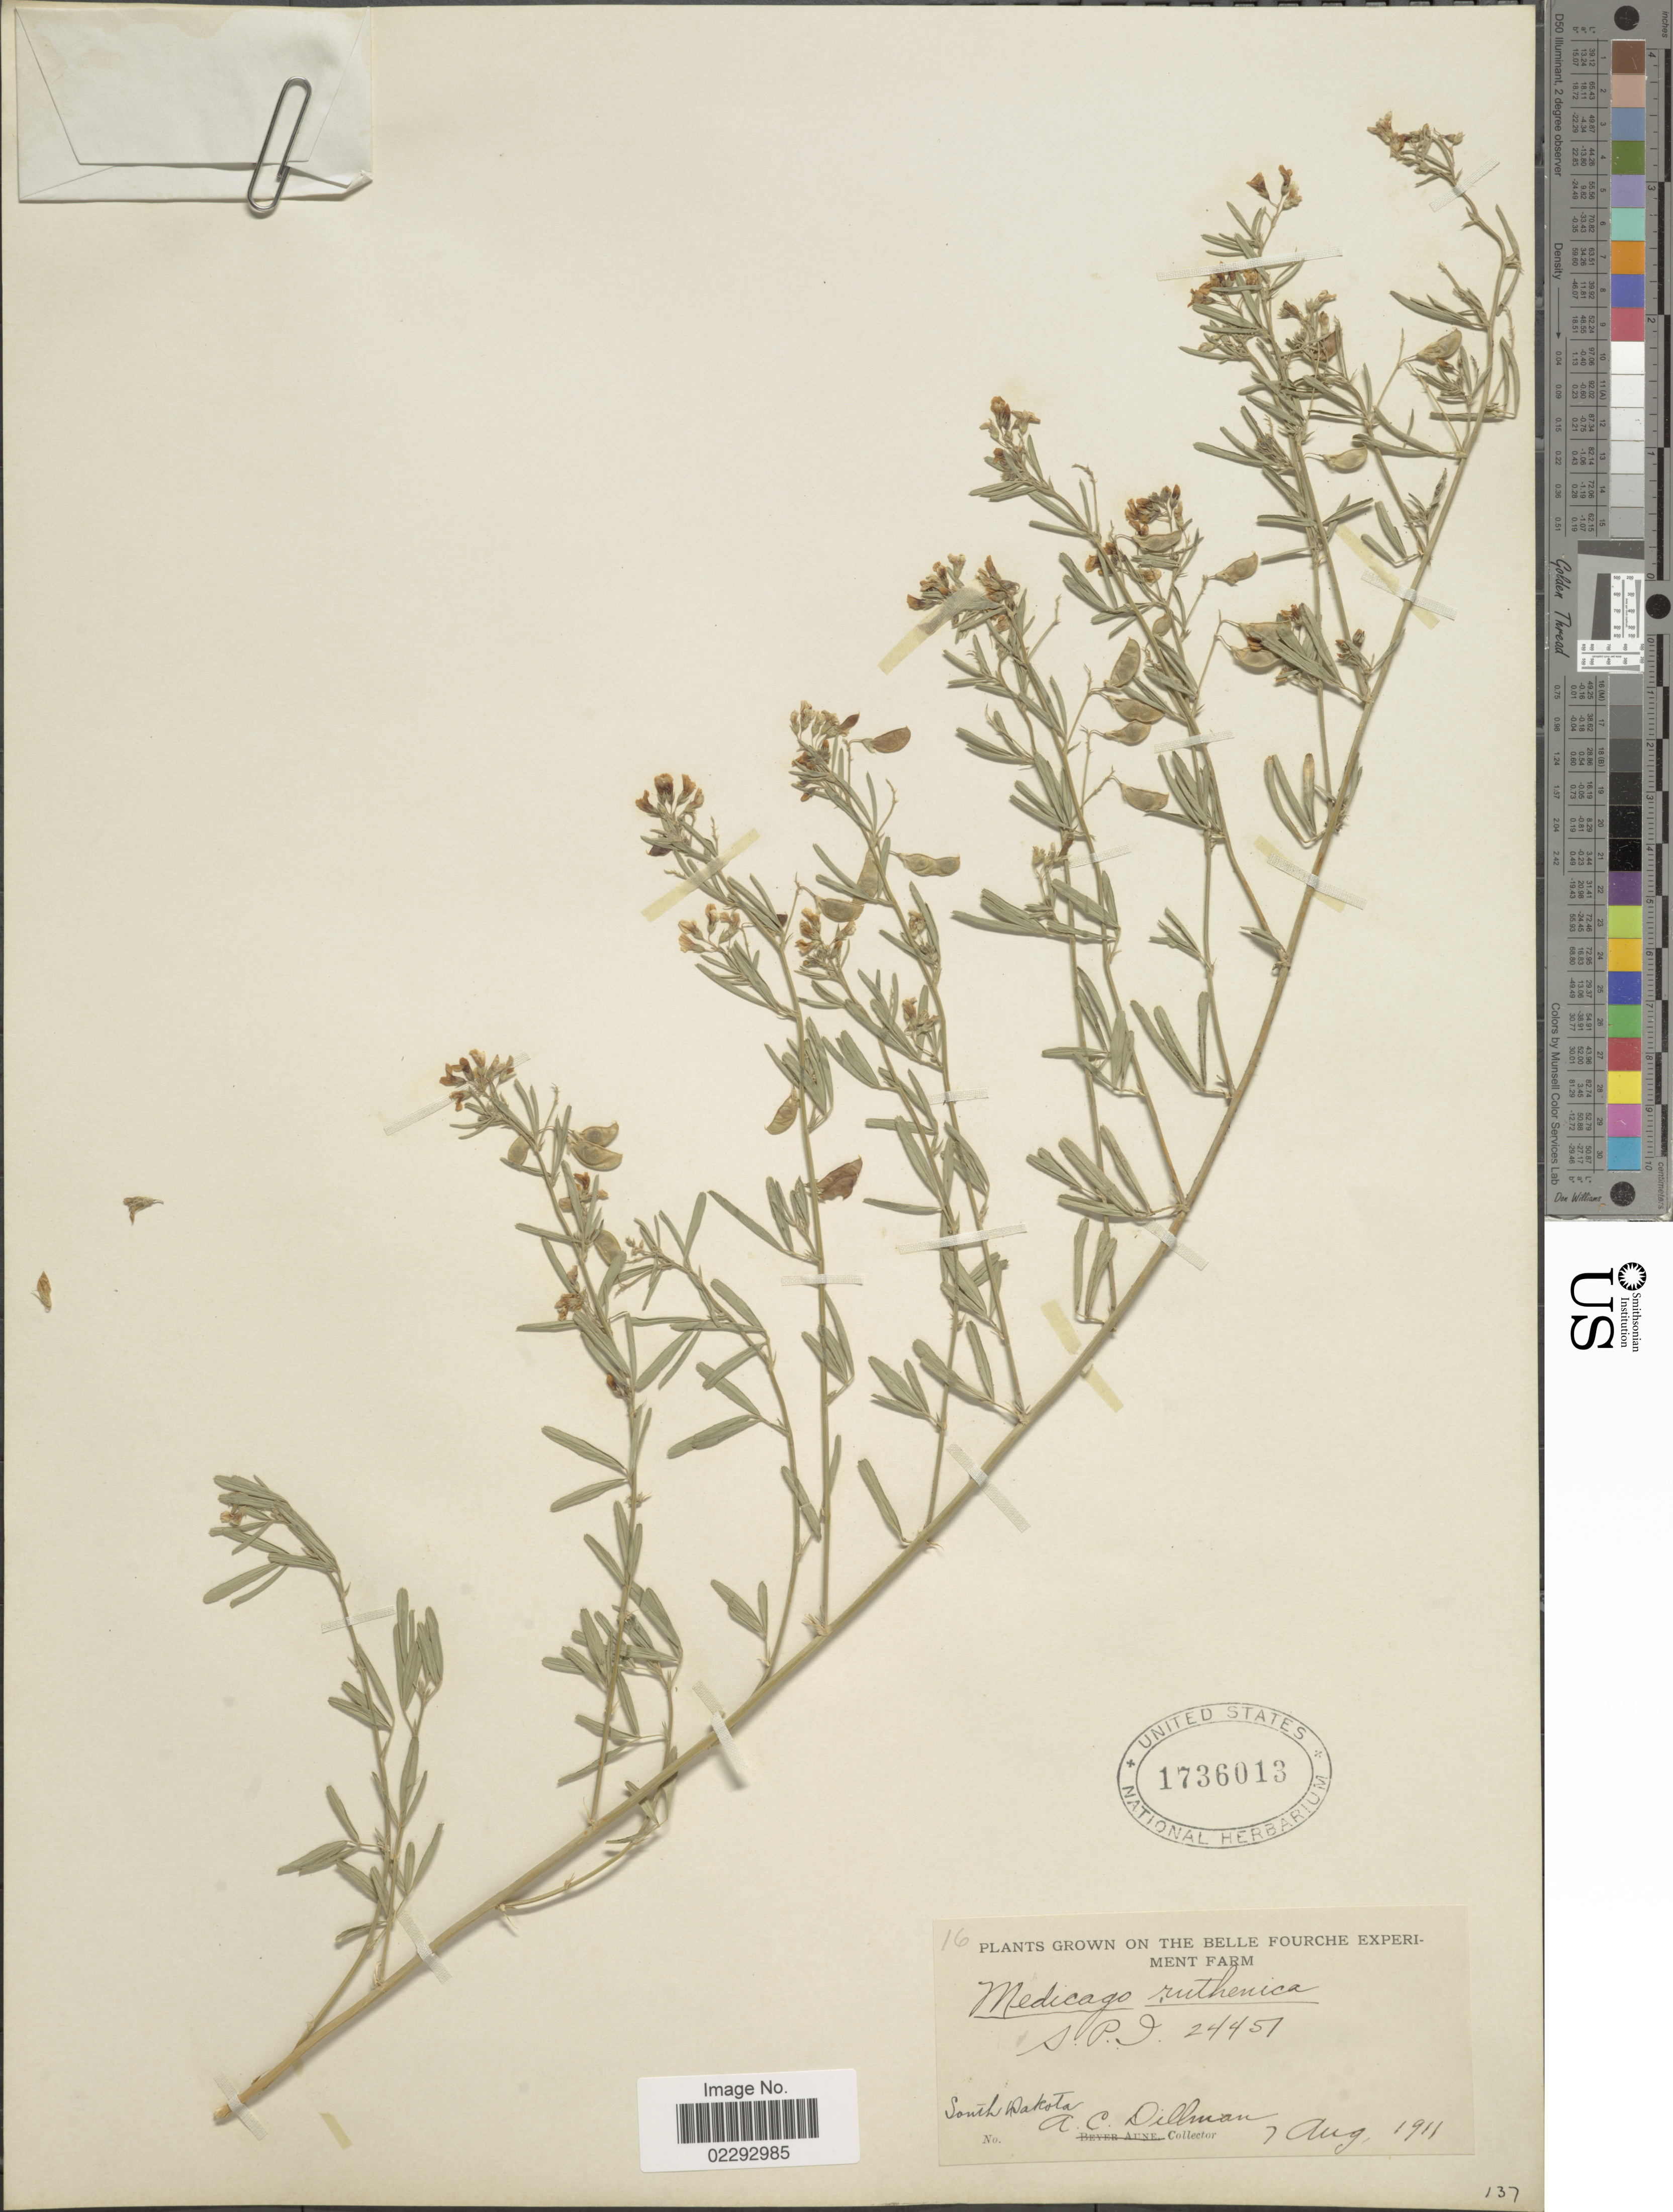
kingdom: Plantae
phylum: Tracheophyta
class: Magnoliopsida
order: Fabales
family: Fabaceae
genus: Medicago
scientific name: Medicago ruthenica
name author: (L.) Trautv.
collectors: A. Dillman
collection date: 1911-08-07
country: United States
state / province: South Dakota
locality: South Dakota. Belle Fourche Experiment Farm.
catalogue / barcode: US 1736013